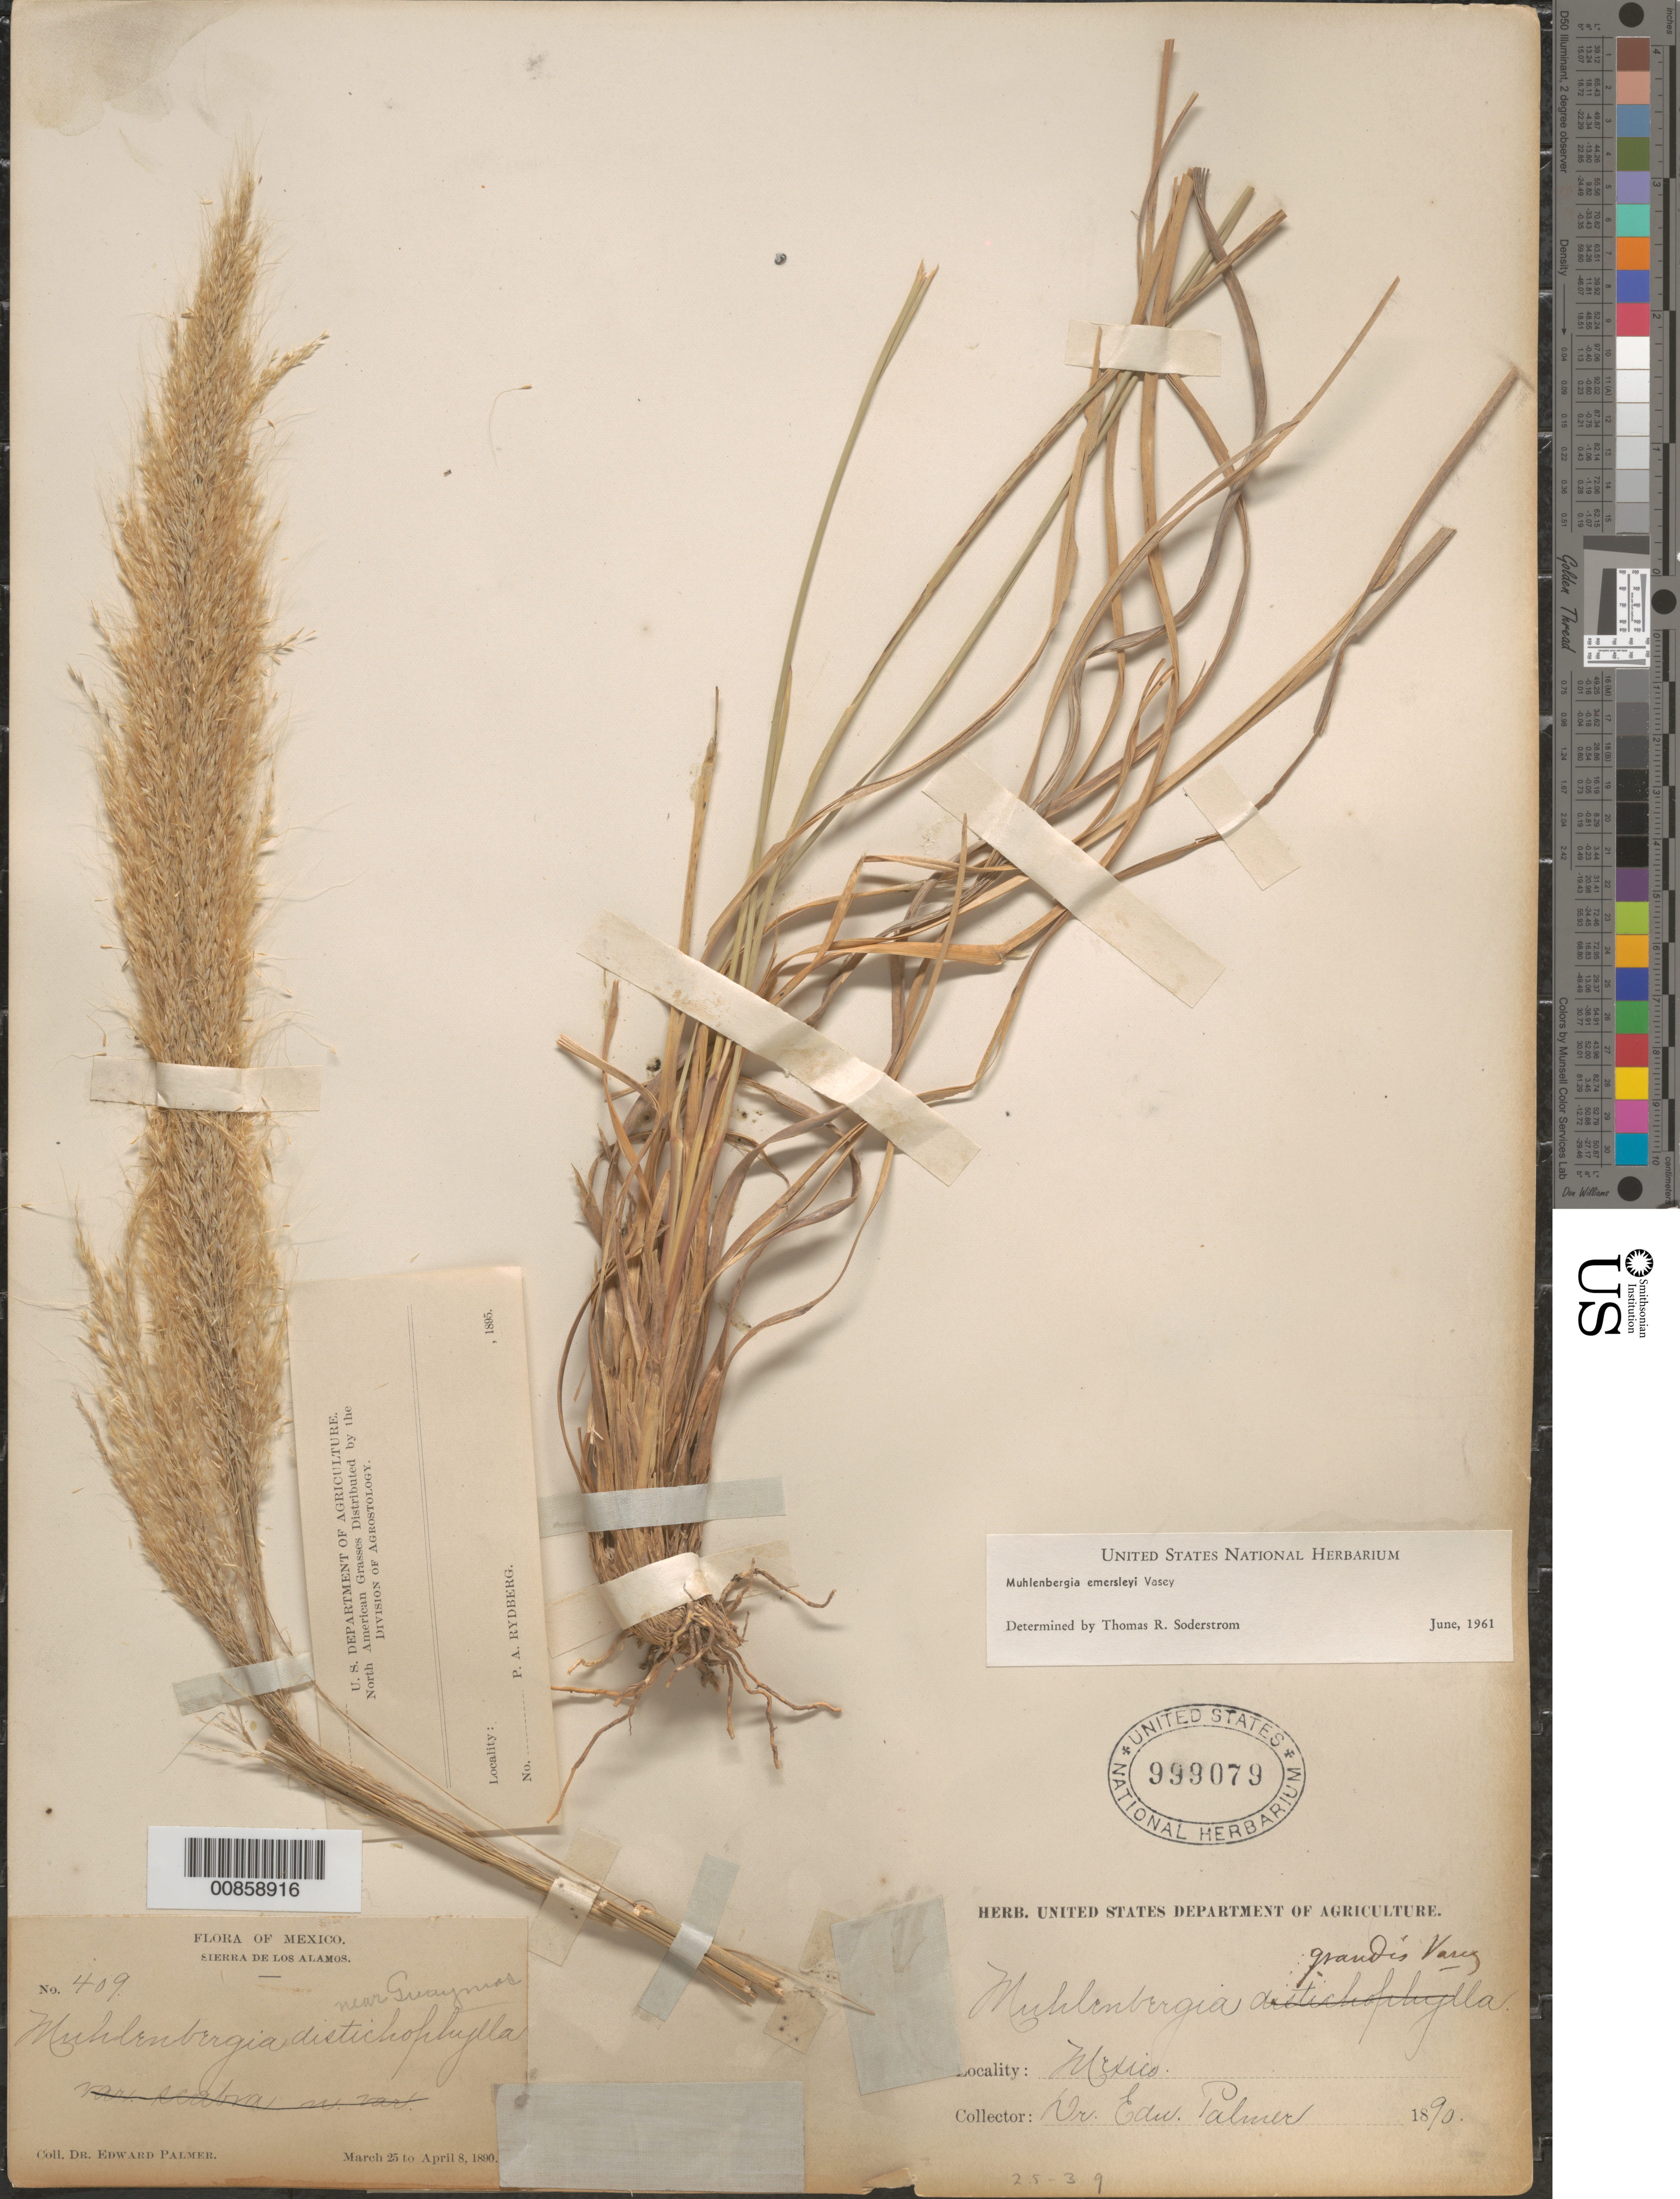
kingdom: Plantae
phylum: Tracheophyta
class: Liliopsida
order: Poales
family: Poaceae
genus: Muhlenbergia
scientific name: Muhlenbergia emersleyi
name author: Vasey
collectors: E. Palmer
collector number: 409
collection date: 1890-03-25/1890-04-08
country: Mexico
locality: Sierra de los Alamos. Near Guaymas.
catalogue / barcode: US 999079